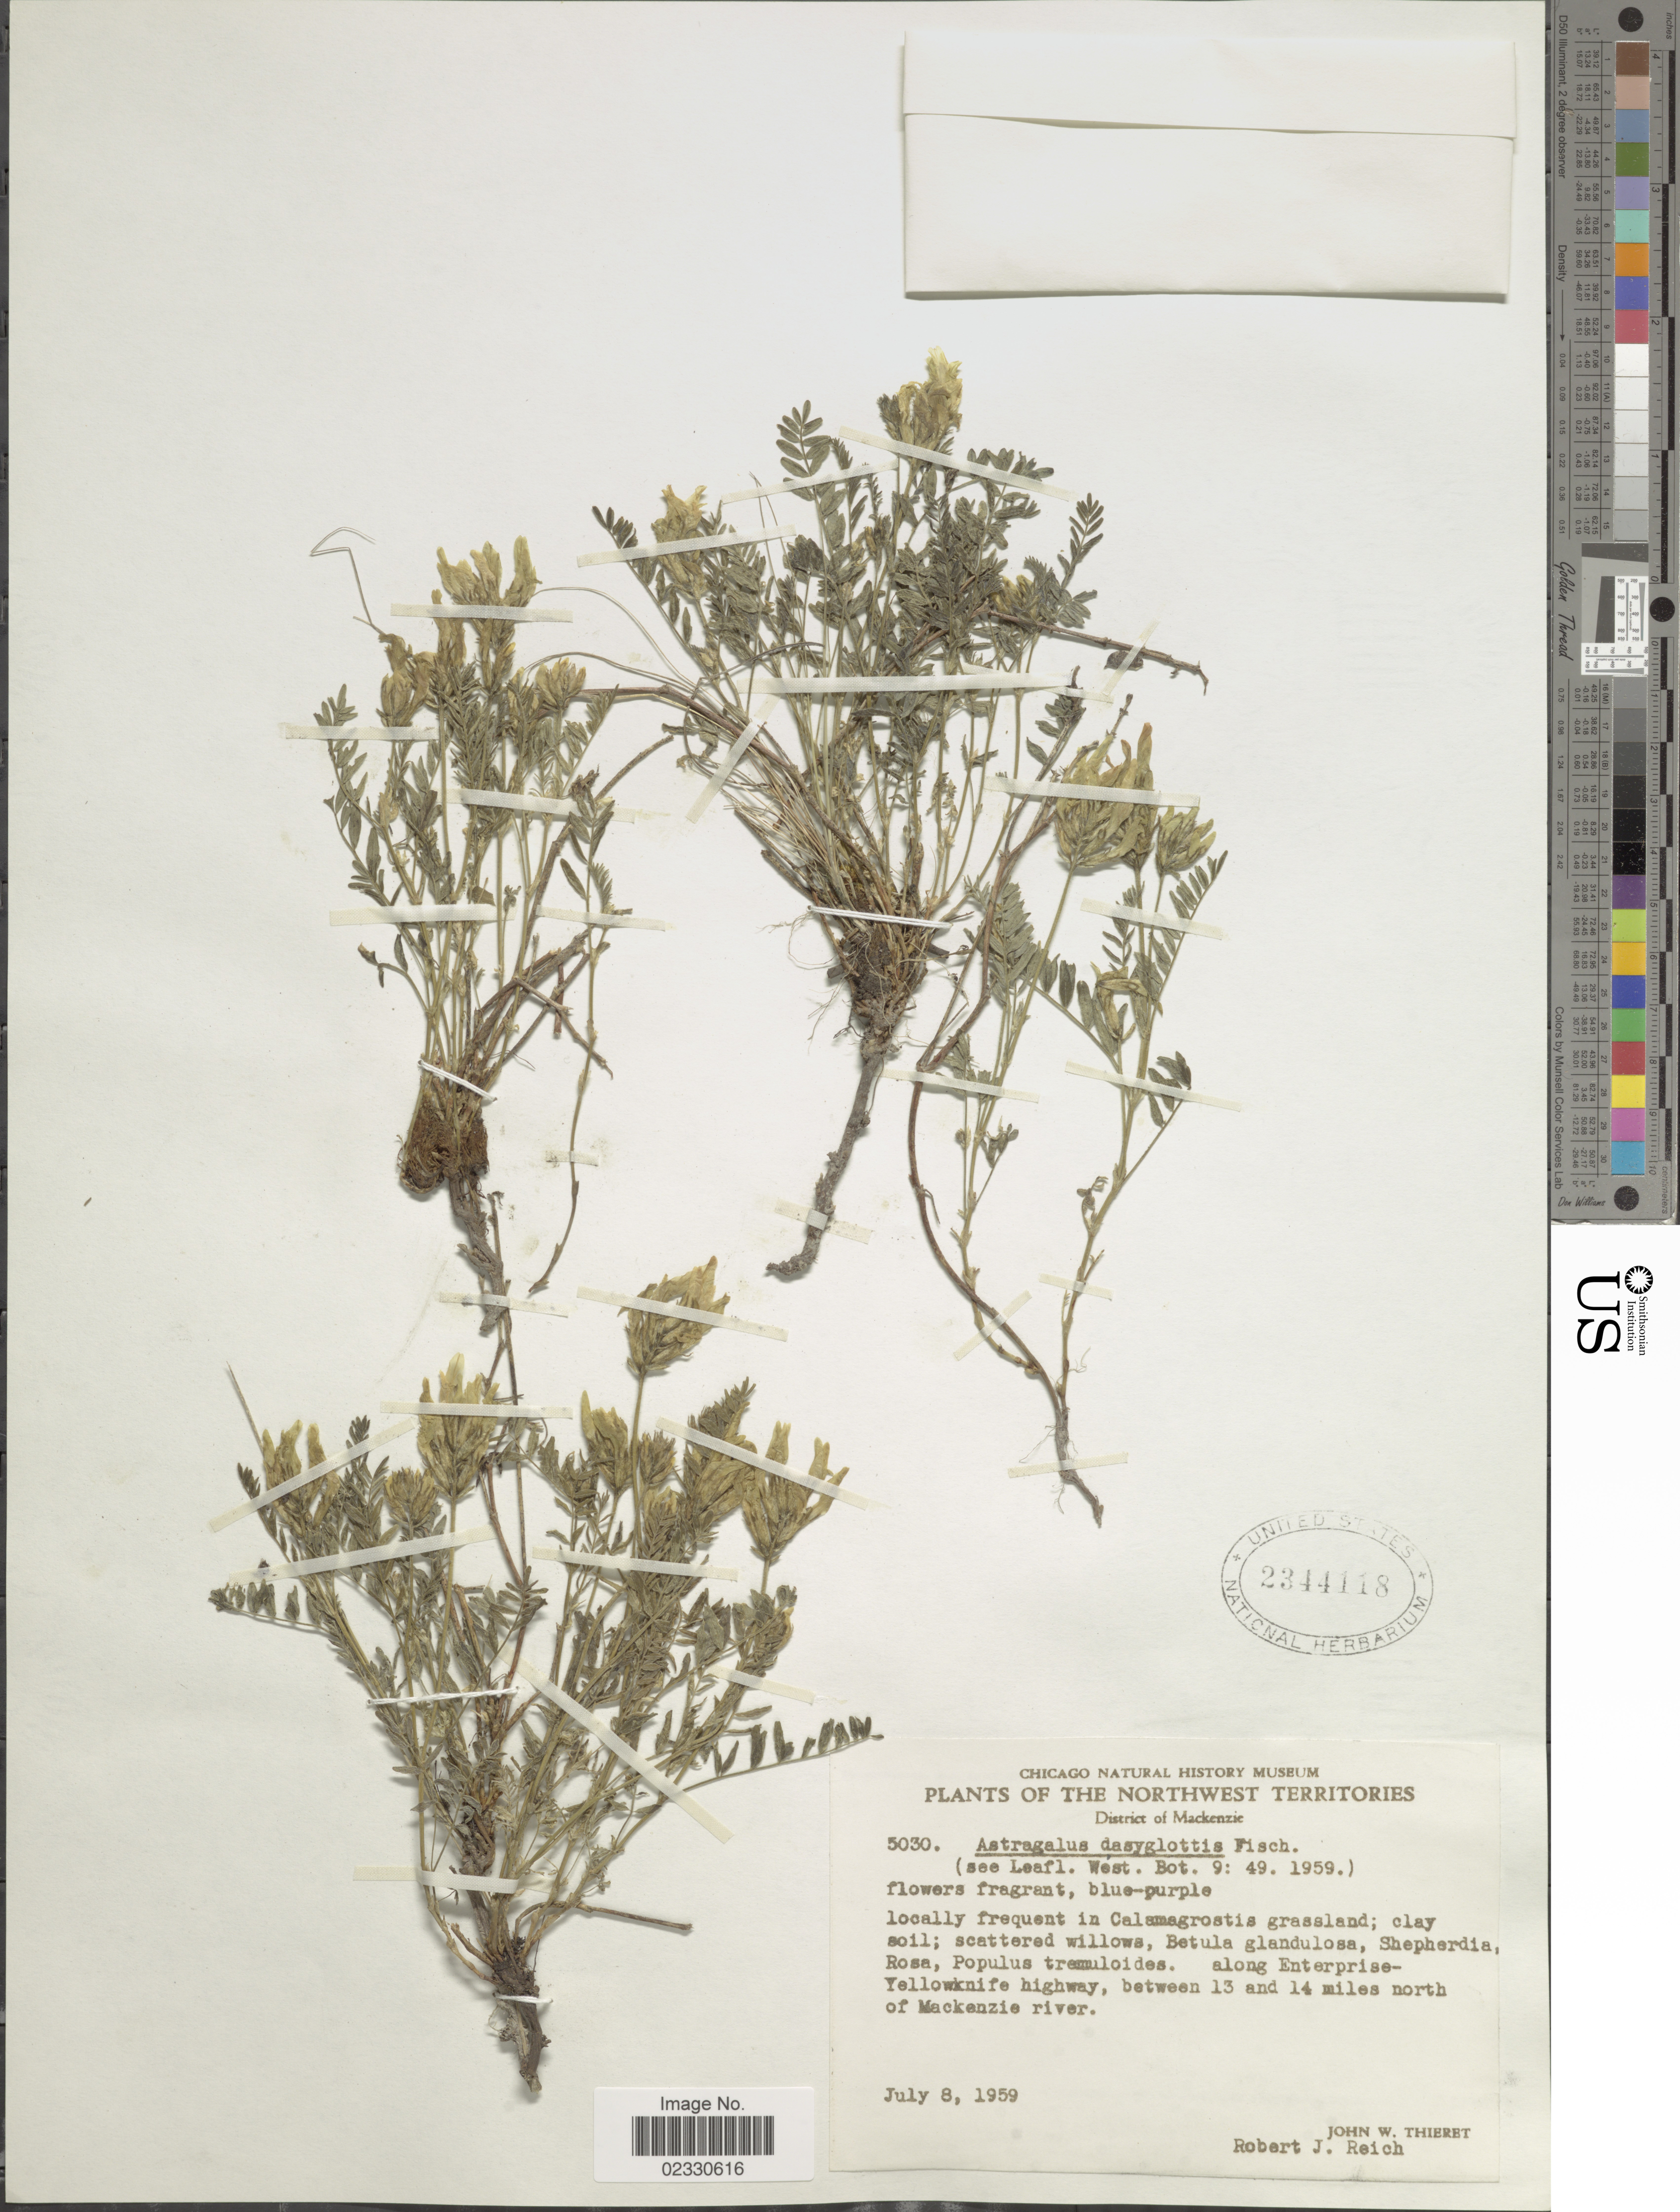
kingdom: Plantae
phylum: Tracheophyta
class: Magnoliopsida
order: Fabales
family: Fabaceae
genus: Astragalus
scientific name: Astragalus dasyglottis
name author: DC.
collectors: J. W. Thieret & R. Reich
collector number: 5030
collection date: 1959-07-08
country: Canada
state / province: Northwest Territories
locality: The Northwest Territories, District of Mackenzie, along Enterprise Yellowknife highway, between 13 and 14 miles north of Mackenzie river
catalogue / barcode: US 2344118